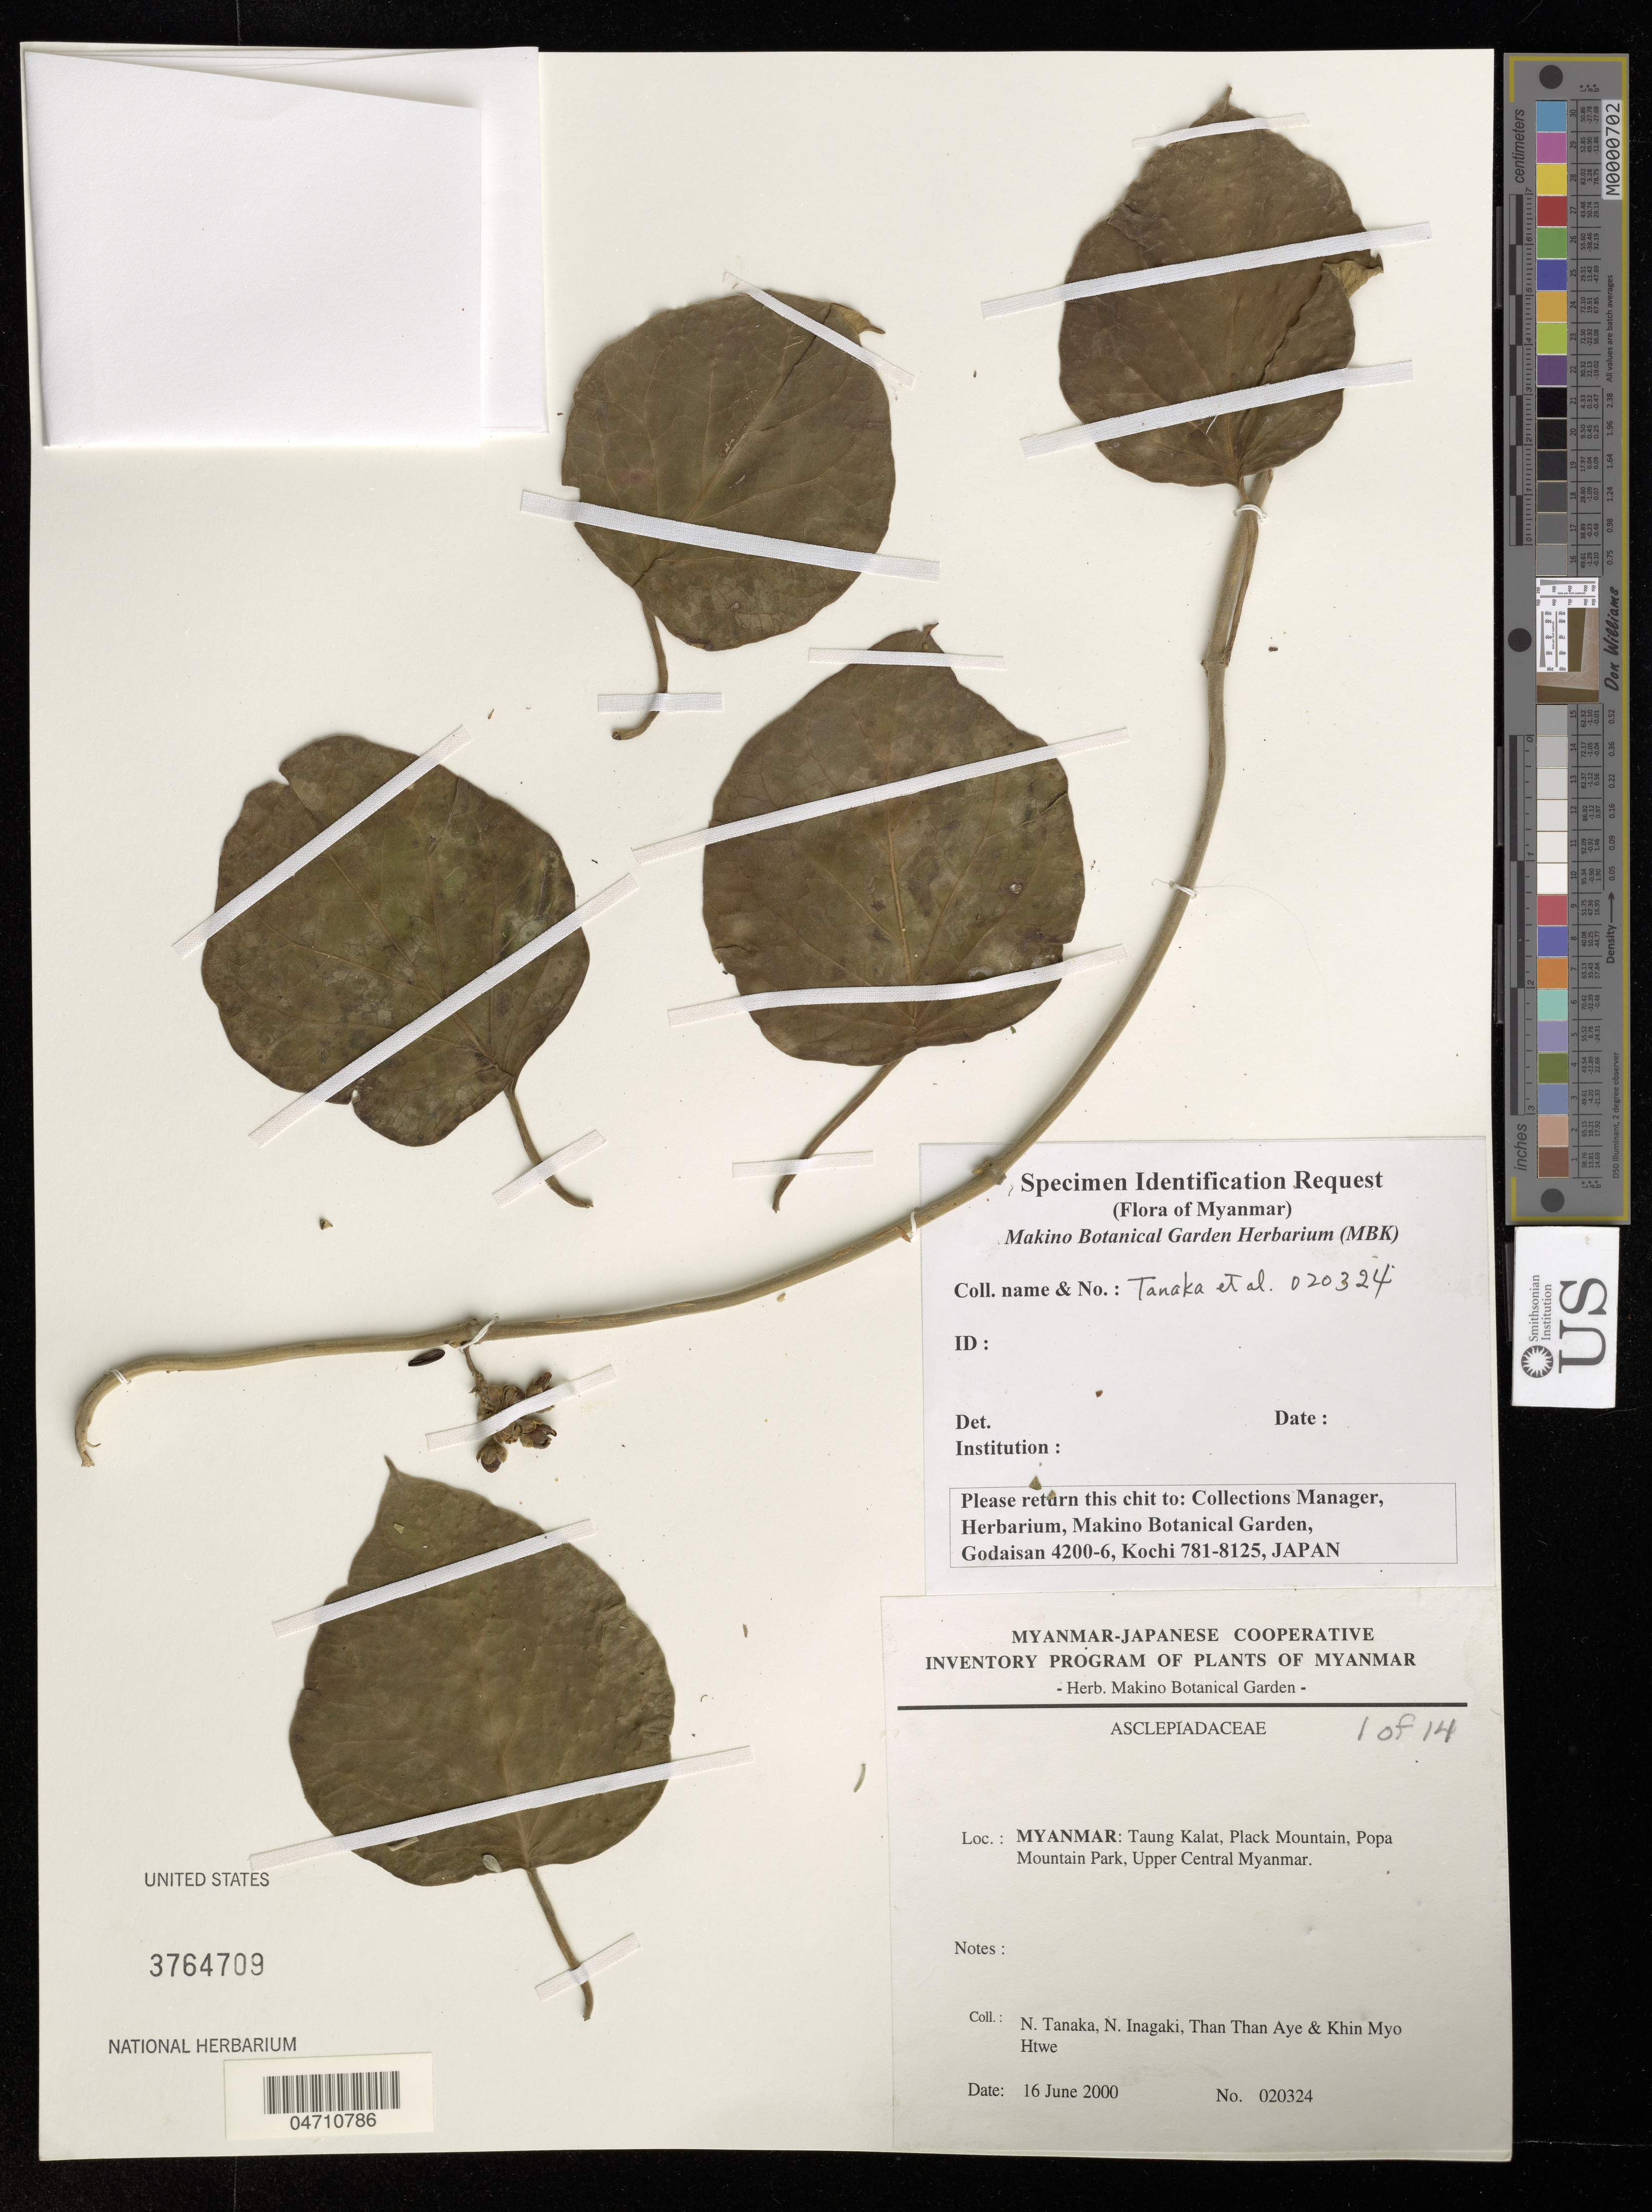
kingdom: Plantae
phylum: Tracheophyta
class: Magnoliopsida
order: Gentianales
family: Apocynaceae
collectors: N. Tanaka, N. Inagaki, T. Aye & K. Htwe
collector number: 020324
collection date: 2000-06-16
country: Myanmar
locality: Taung Kalat, Plack Mountain, Popa Mountain Park, Upper Central Myanmar.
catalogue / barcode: US 3764709